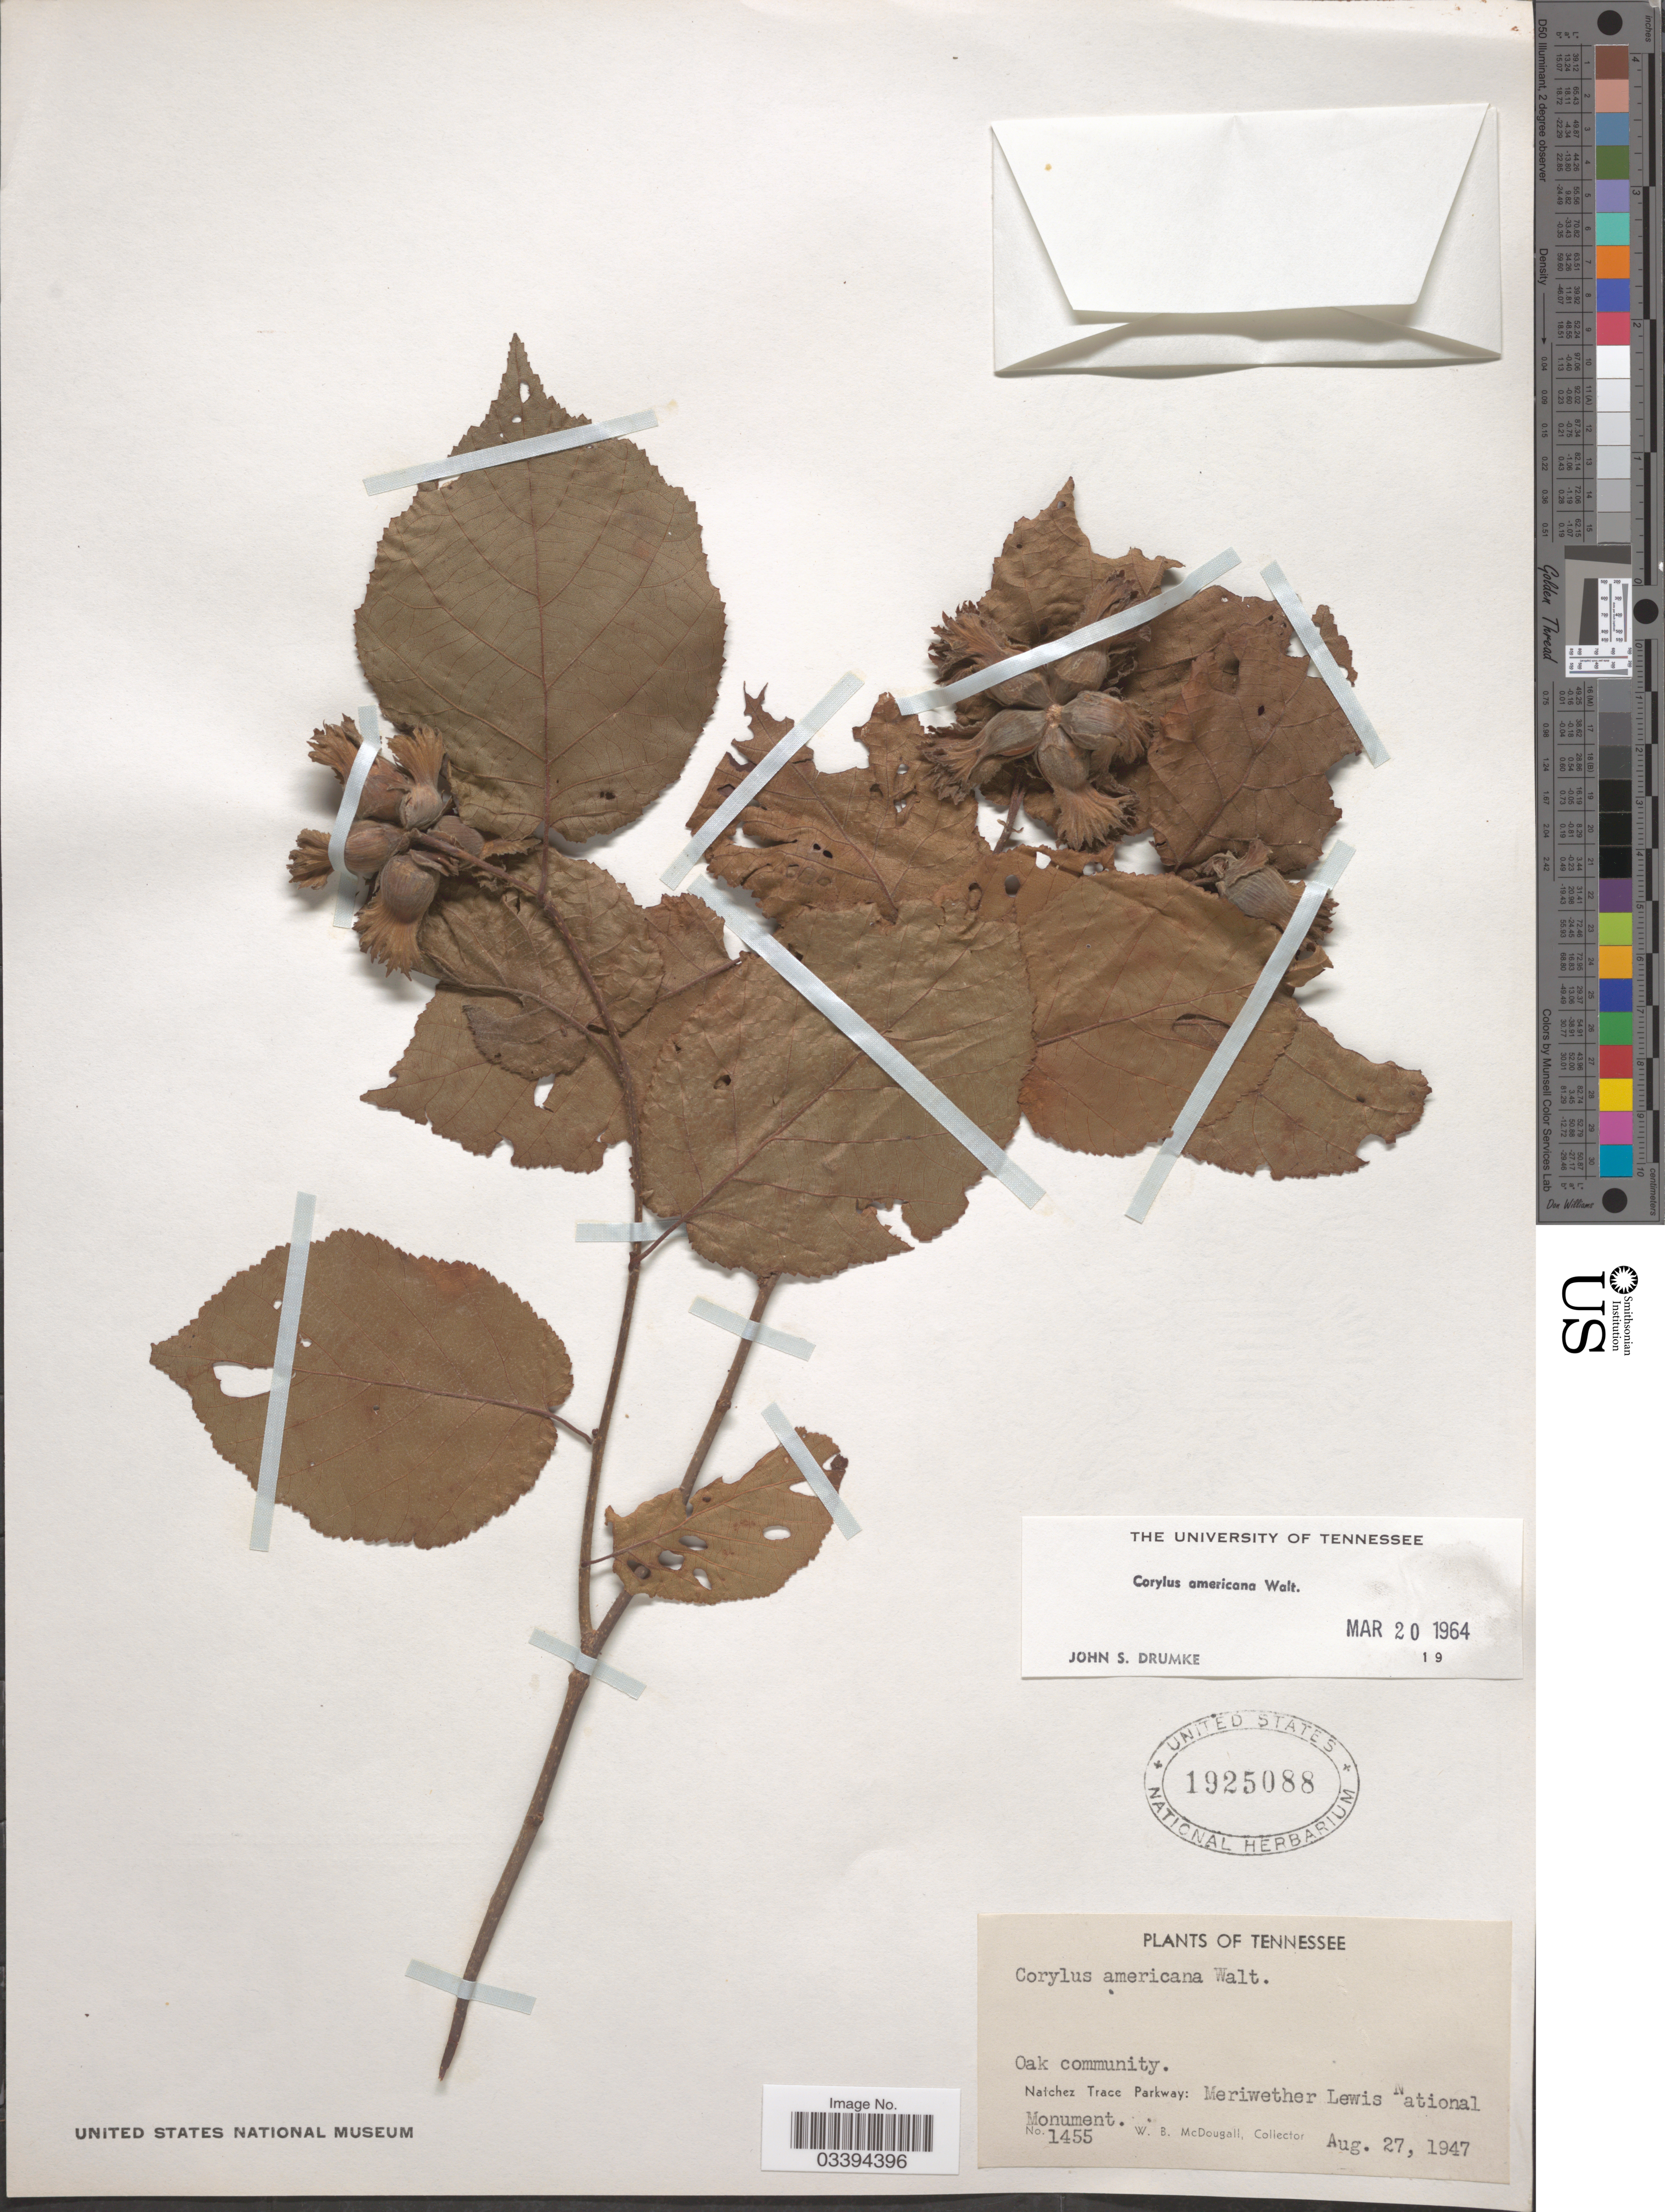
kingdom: Plantae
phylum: Tracheophyta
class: Magnoliopsida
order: Fagales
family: Betulaceae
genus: Corylus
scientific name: Corylus americana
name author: Walter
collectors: W. B. McDougall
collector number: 1455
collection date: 1947-08-27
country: United States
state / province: Tennessee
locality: Oak community. Natchez Trace Parkway: Meriwether Lewis National Monument.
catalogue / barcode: US 1925088